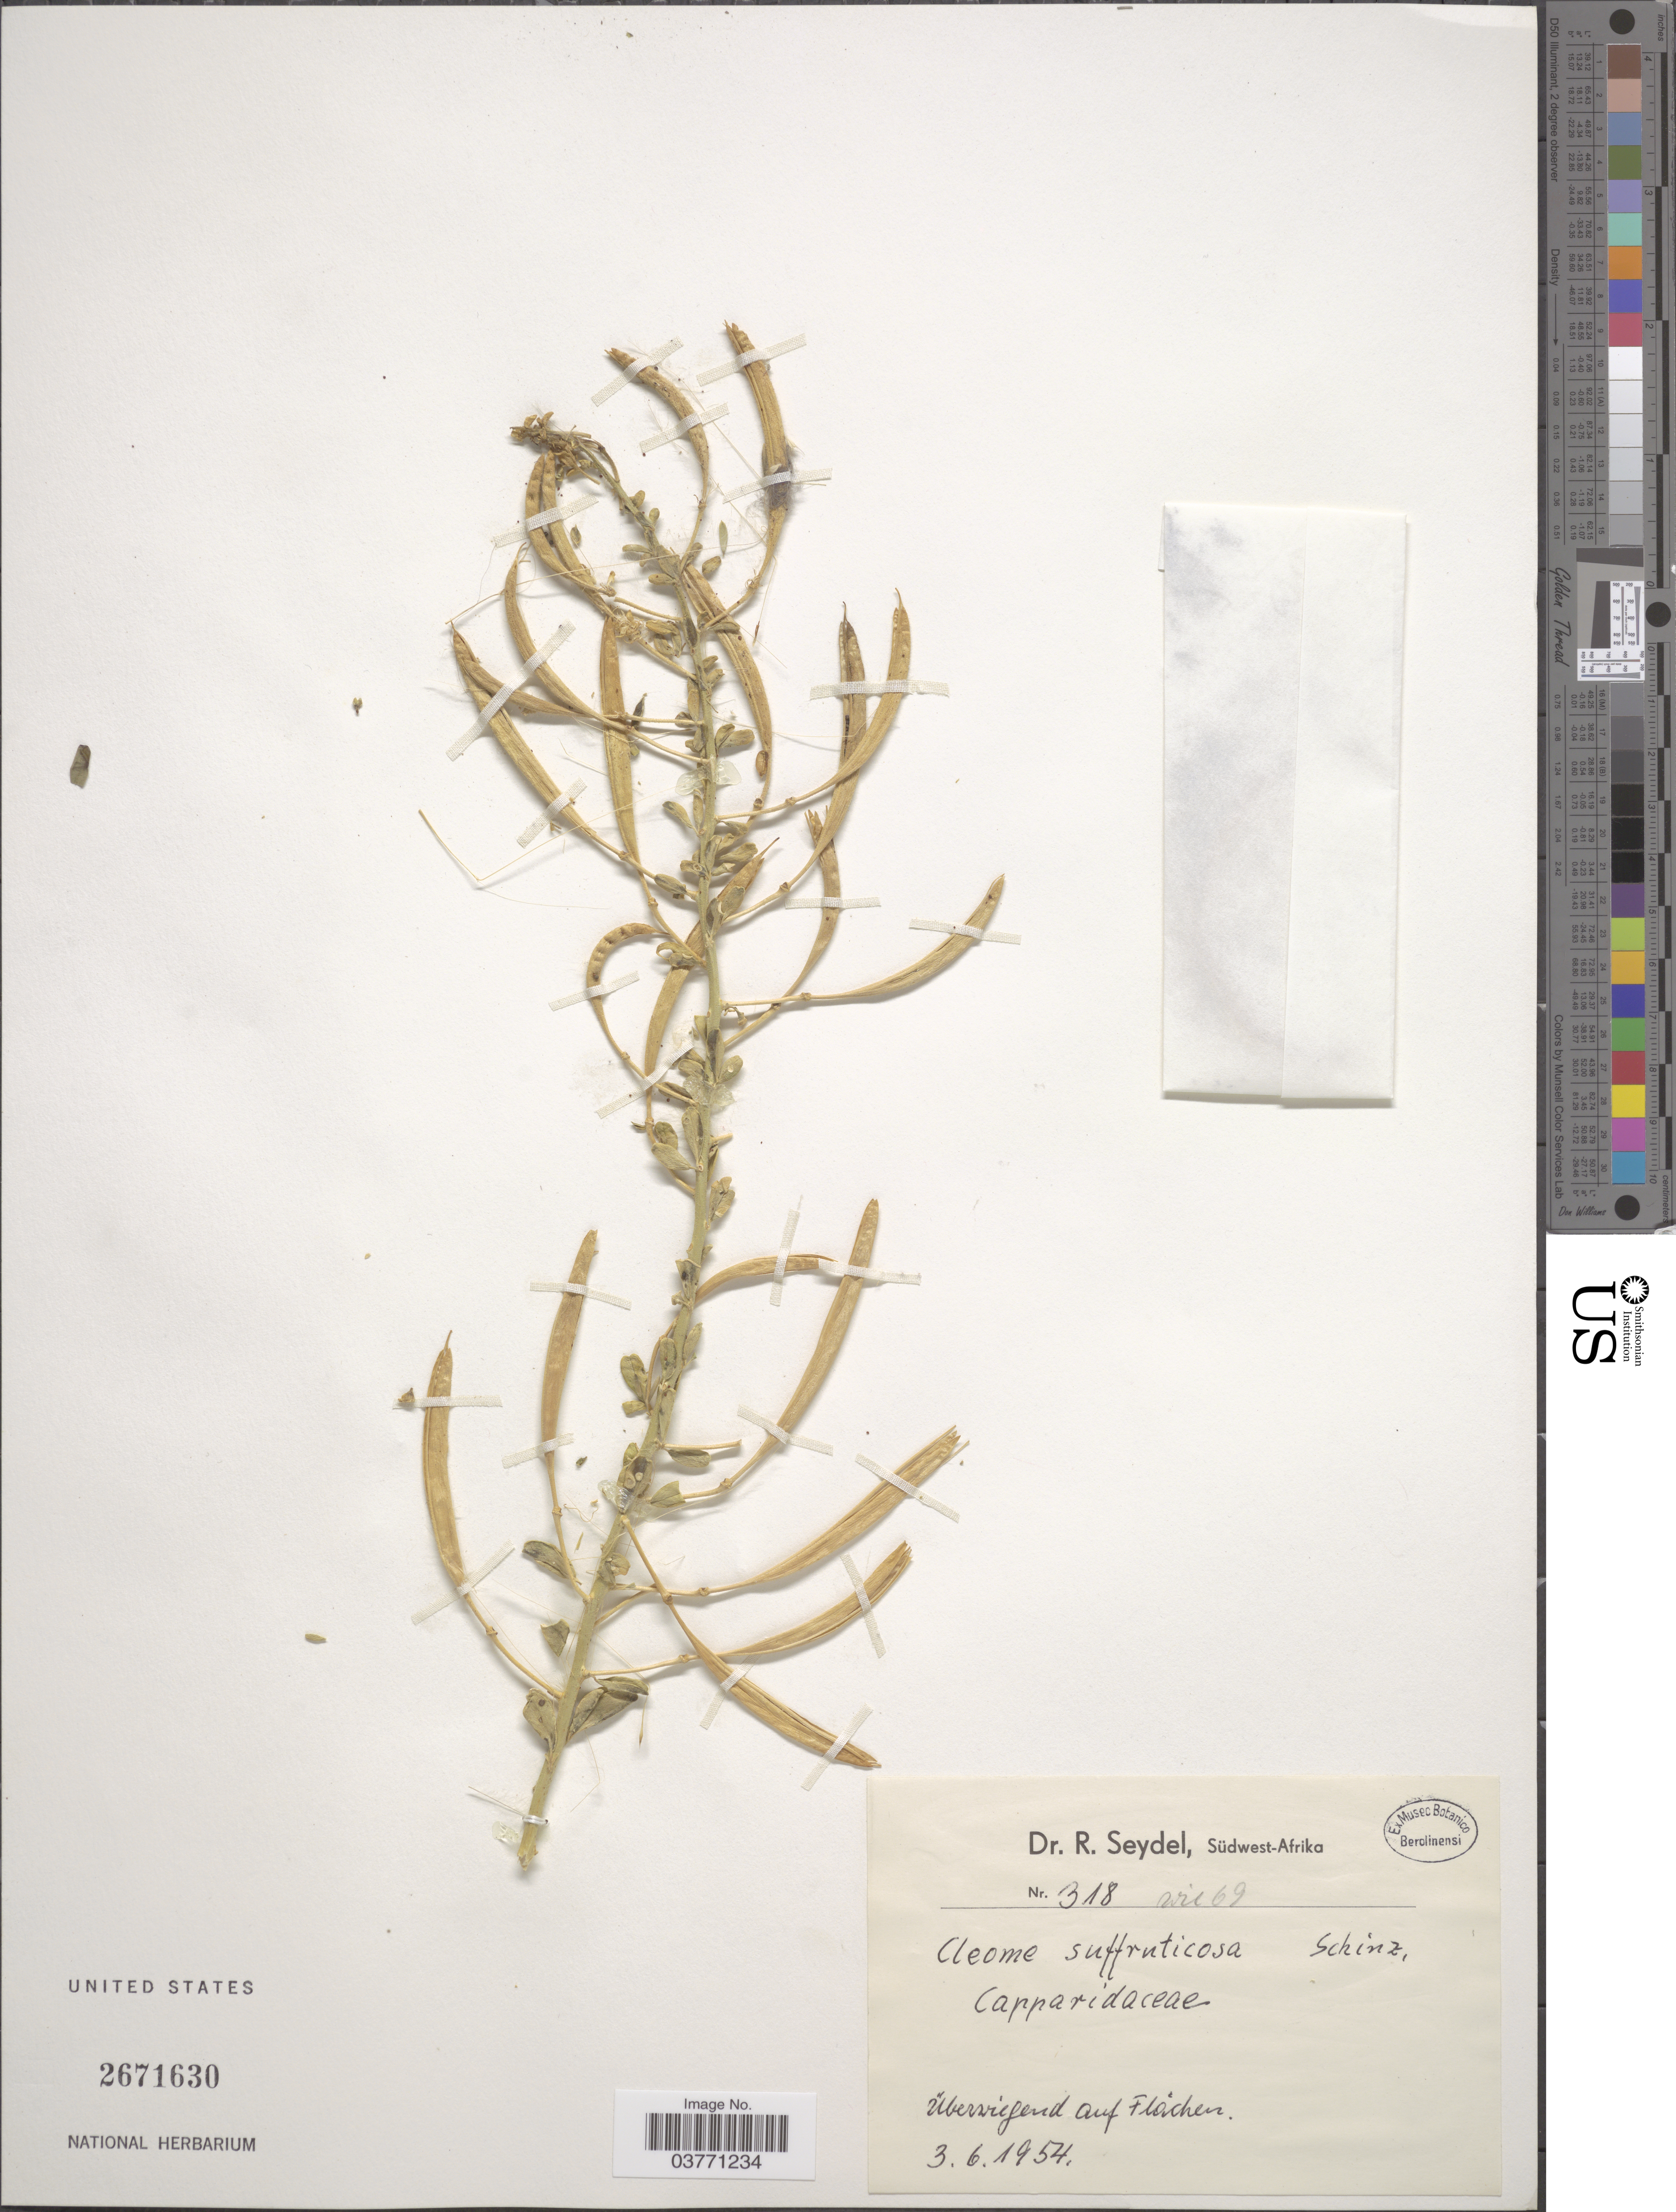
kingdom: Plantae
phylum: Tracheophyta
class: Magnoliopsida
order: Brassicales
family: Cleomaceae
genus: Kersia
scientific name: Kersia suffruticosa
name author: (Schinz) Roalson & J.C. Hall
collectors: R. Seydel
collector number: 318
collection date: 1954-06-03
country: Namibia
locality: Südwest-Afrika. Überwiegend auf Flåchen.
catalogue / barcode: US 2671630